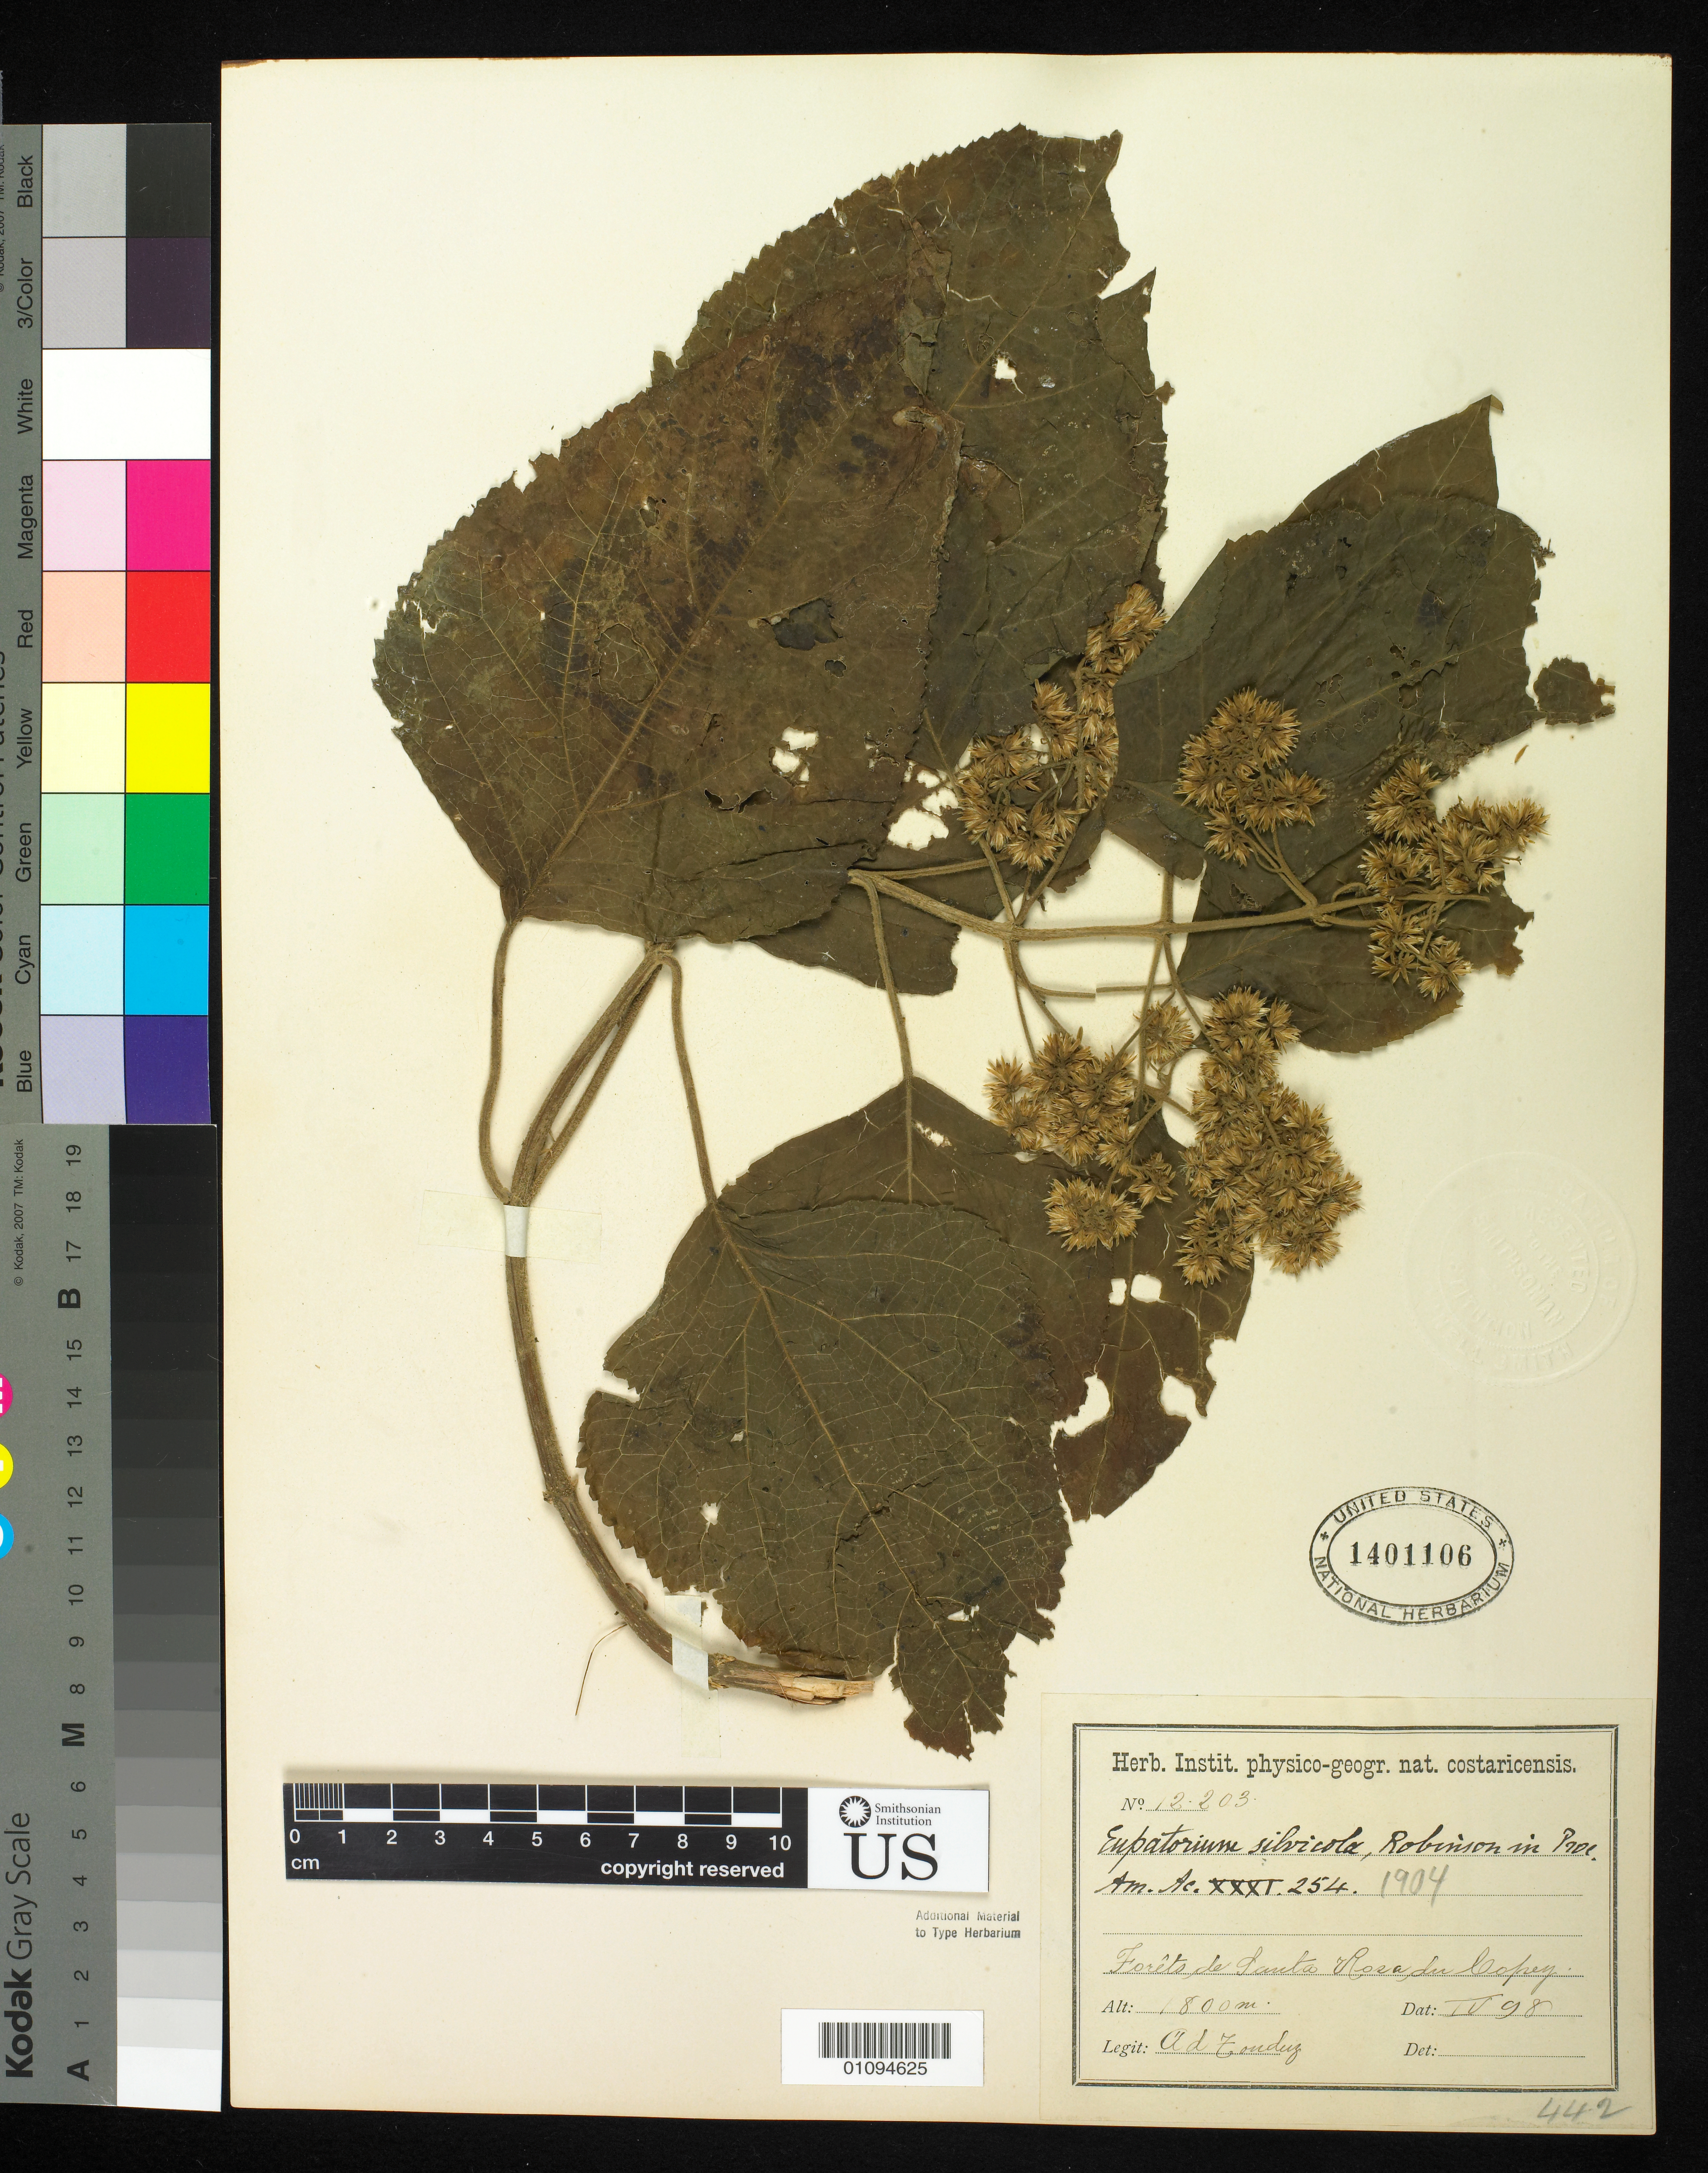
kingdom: Plantae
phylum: Tracheophyta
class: Magnoliopsida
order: Asterales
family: Asteraceae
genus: Eupatorium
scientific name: Eupatorium silvicola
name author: B.L. Rob.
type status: Syntype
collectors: A. Tonduz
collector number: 12203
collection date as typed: Feb 1898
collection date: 1898-02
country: Costa Rica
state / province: San José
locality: Santa Rosa Decopey.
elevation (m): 1800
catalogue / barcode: US 1401106